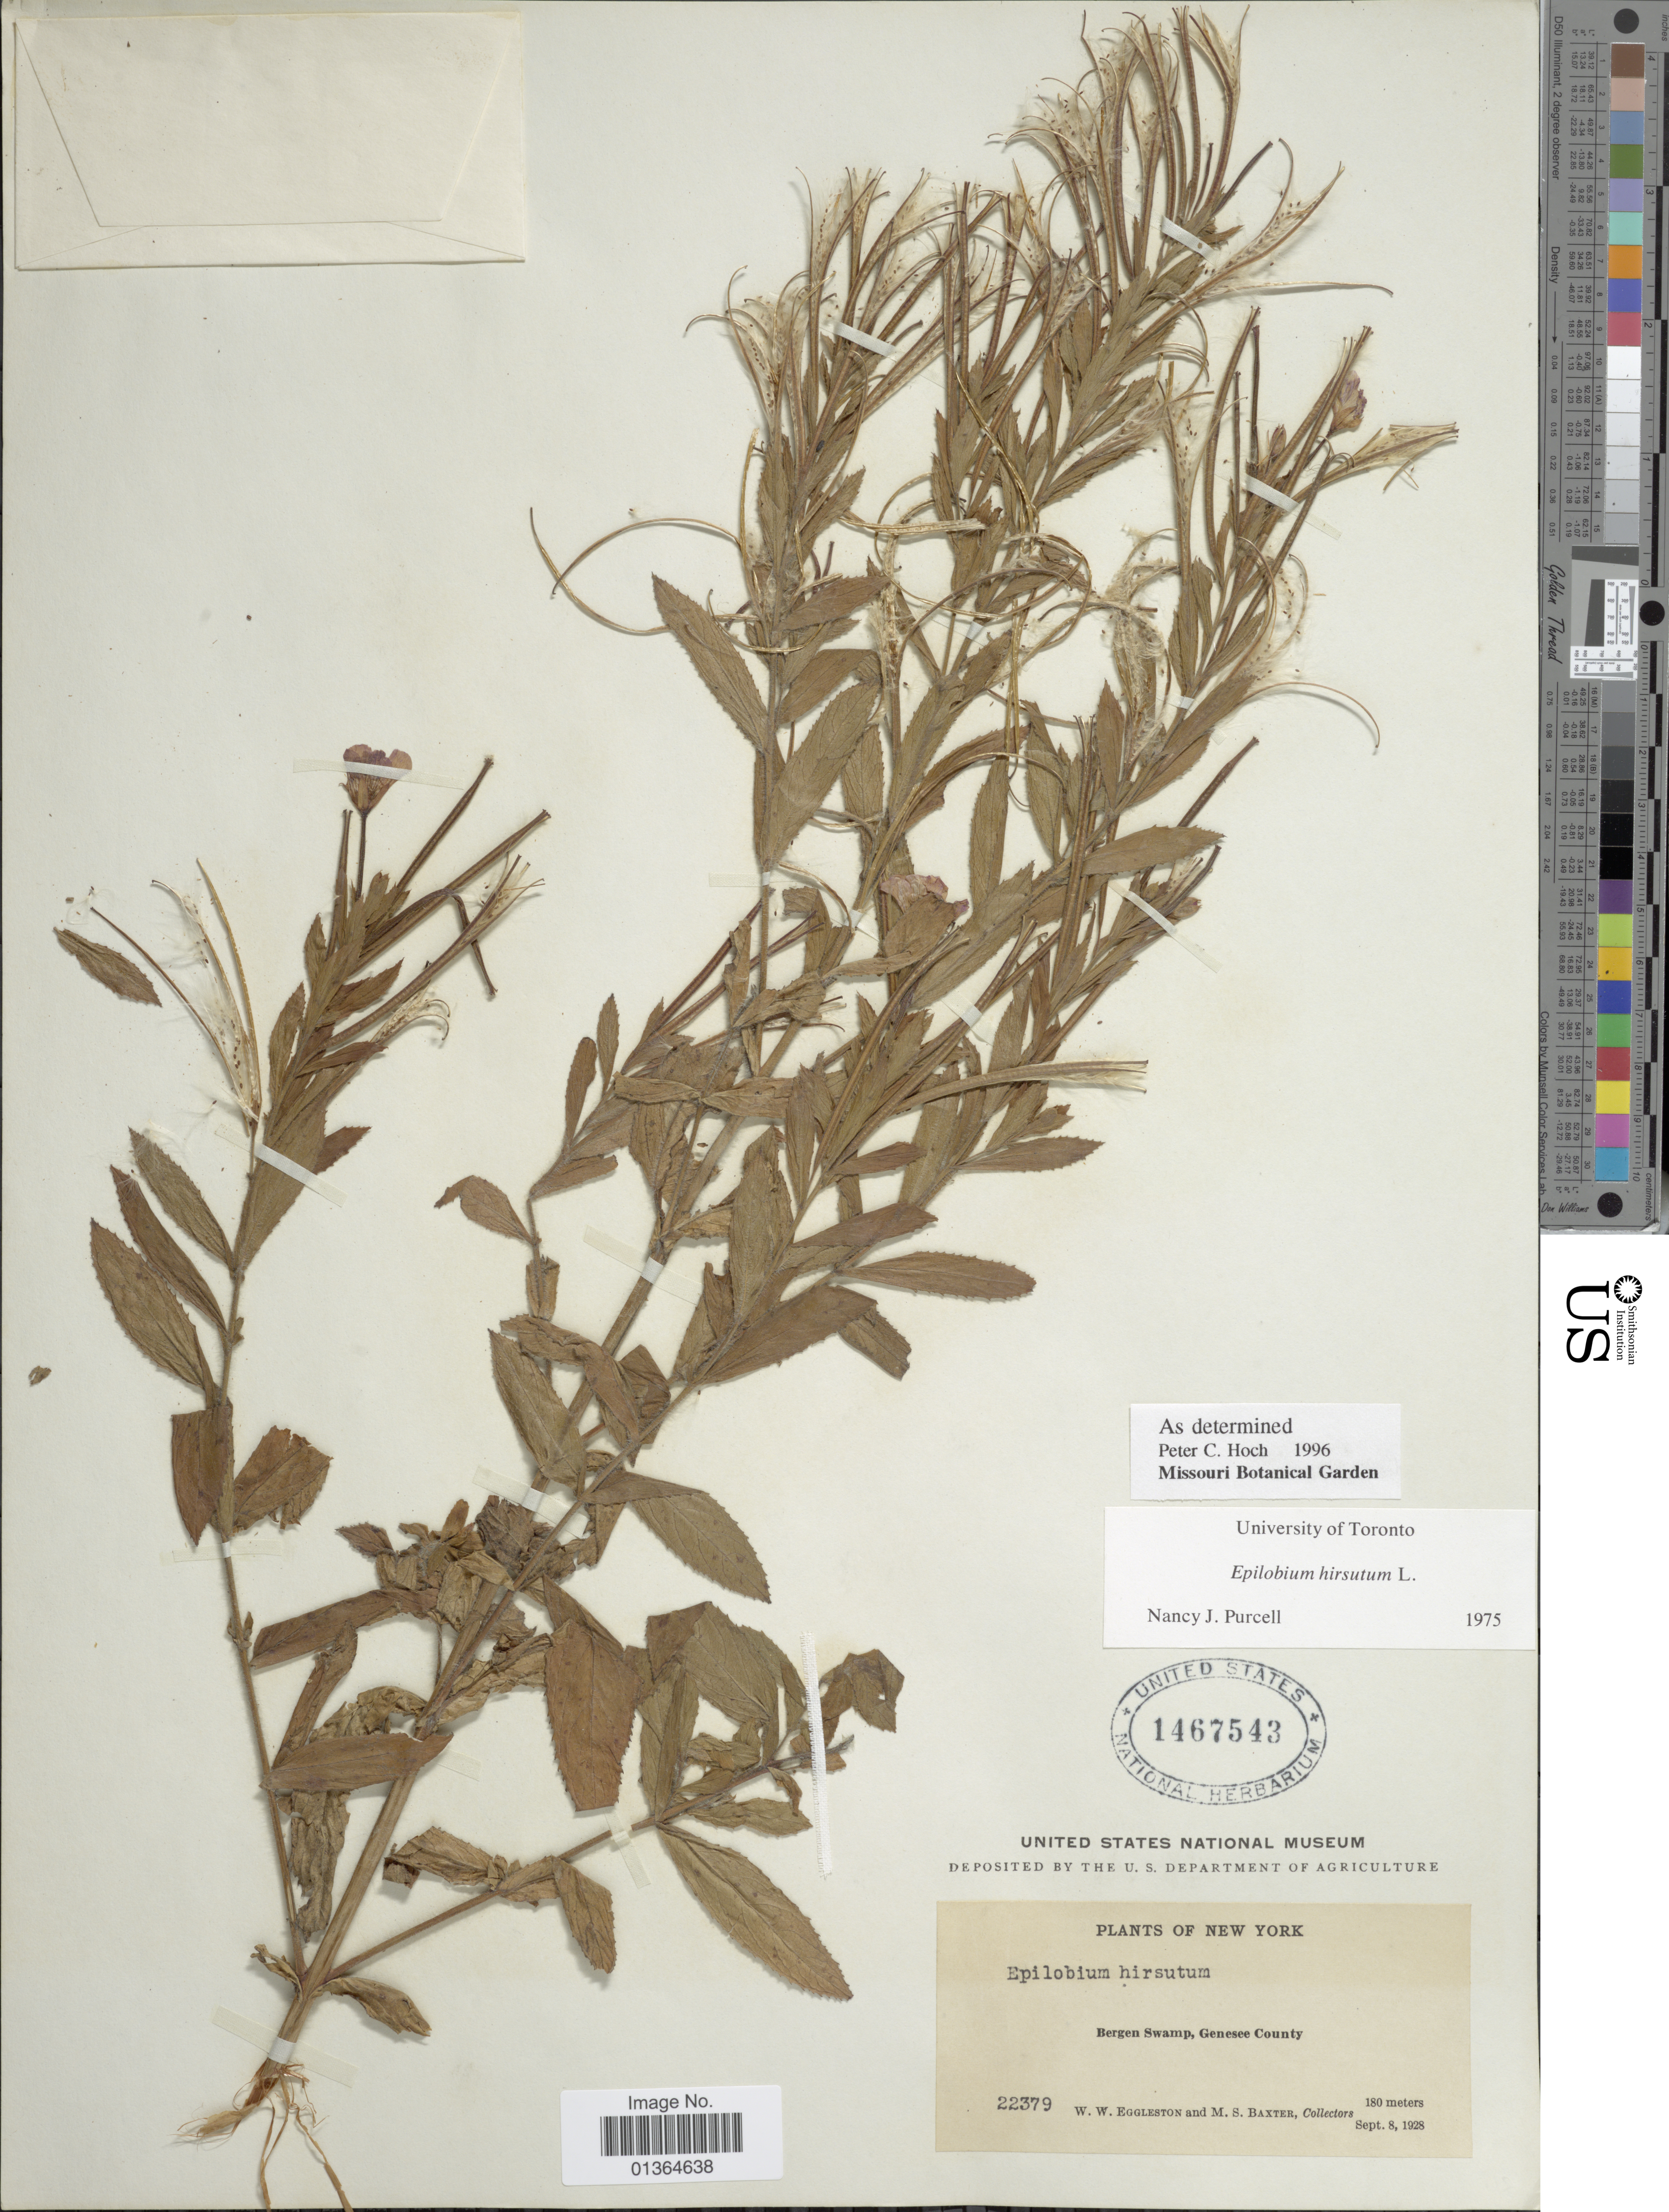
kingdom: Plantae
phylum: Tracheophyta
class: Magnoliopsida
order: Myrtales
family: Onagraceae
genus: Epilobium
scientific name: Epilobium hirsutum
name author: L.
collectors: W. W. Eggleston & M. Baxter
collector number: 22379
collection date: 1928-09-08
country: United States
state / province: New York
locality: Bergen Swamp, Genesee County.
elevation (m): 180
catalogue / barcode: US 1467543